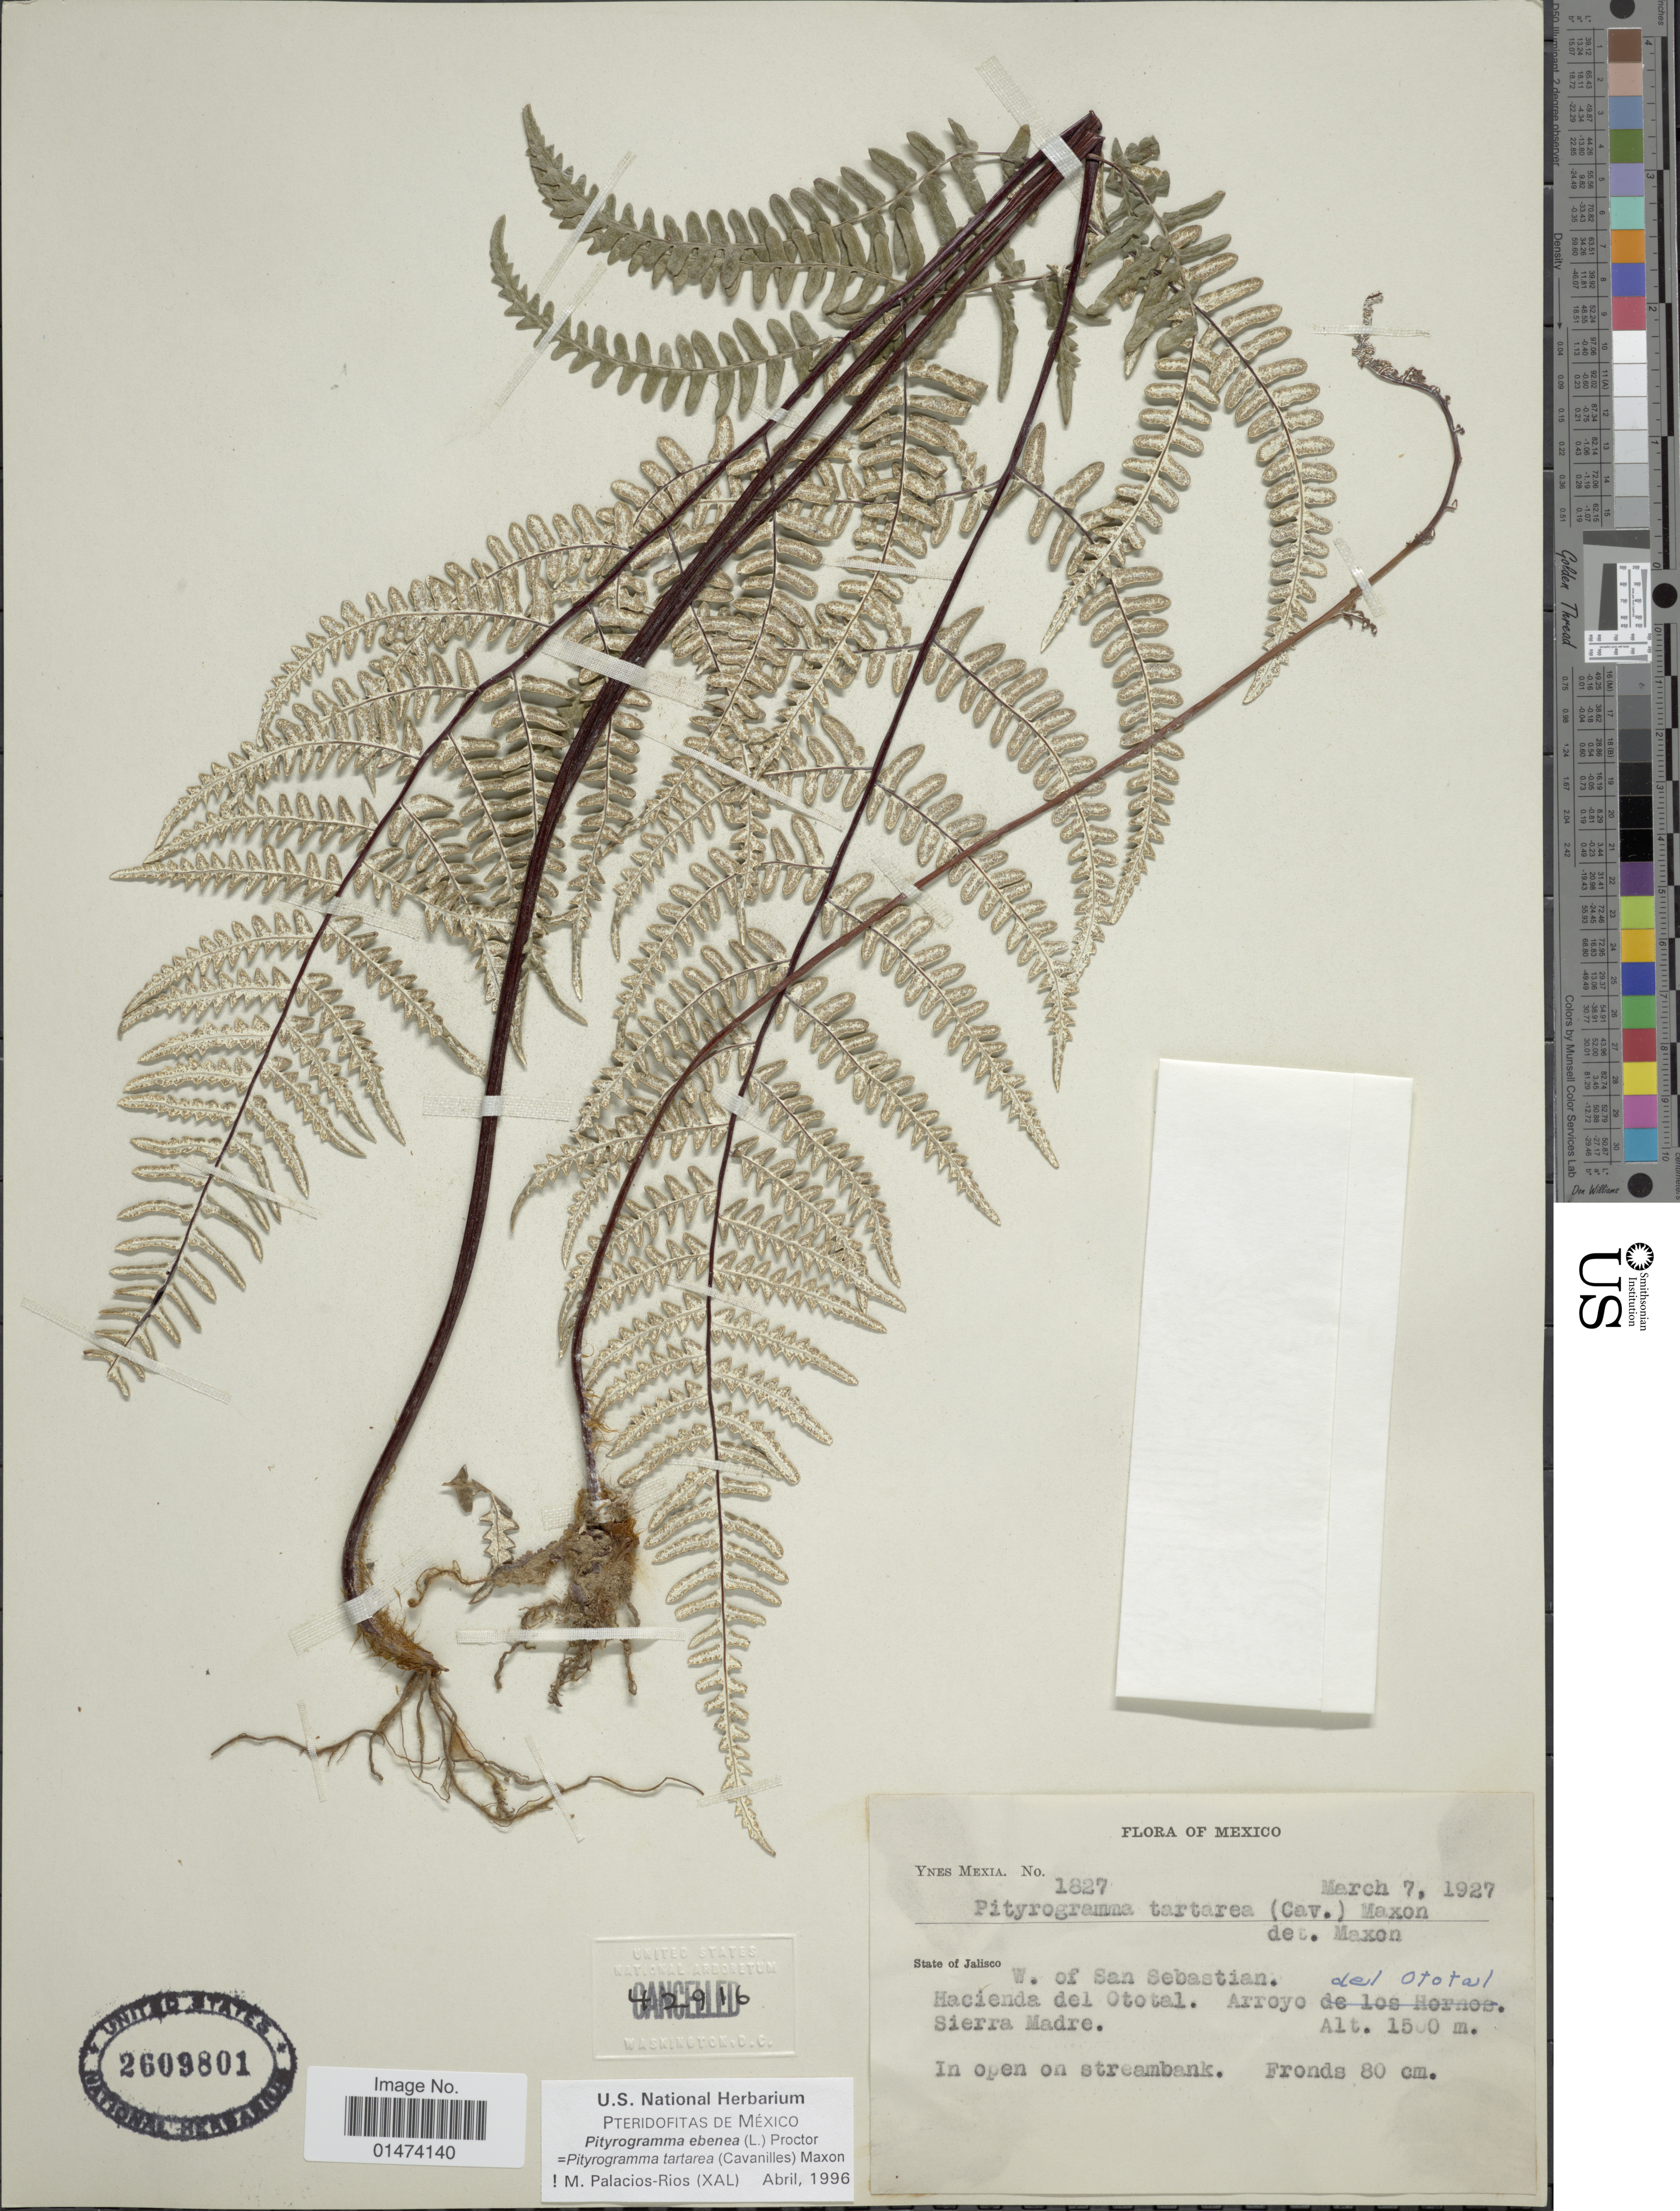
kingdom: Plantae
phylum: Tracheophyta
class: Polypodiopsida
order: Polypodiales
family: Pteridaceae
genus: Pityrogramma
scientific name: Pityrogramma tartarea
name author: (Cav.) Maxon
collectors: Y. Mexia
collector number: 1827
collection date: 1927-03-07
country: Mexico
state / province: Jalisco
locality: W. of San Sebastian, Hacienda del Ototal, Arroyo del Ototal, Sierra Madre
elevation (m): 1500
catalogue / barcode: US 2609801